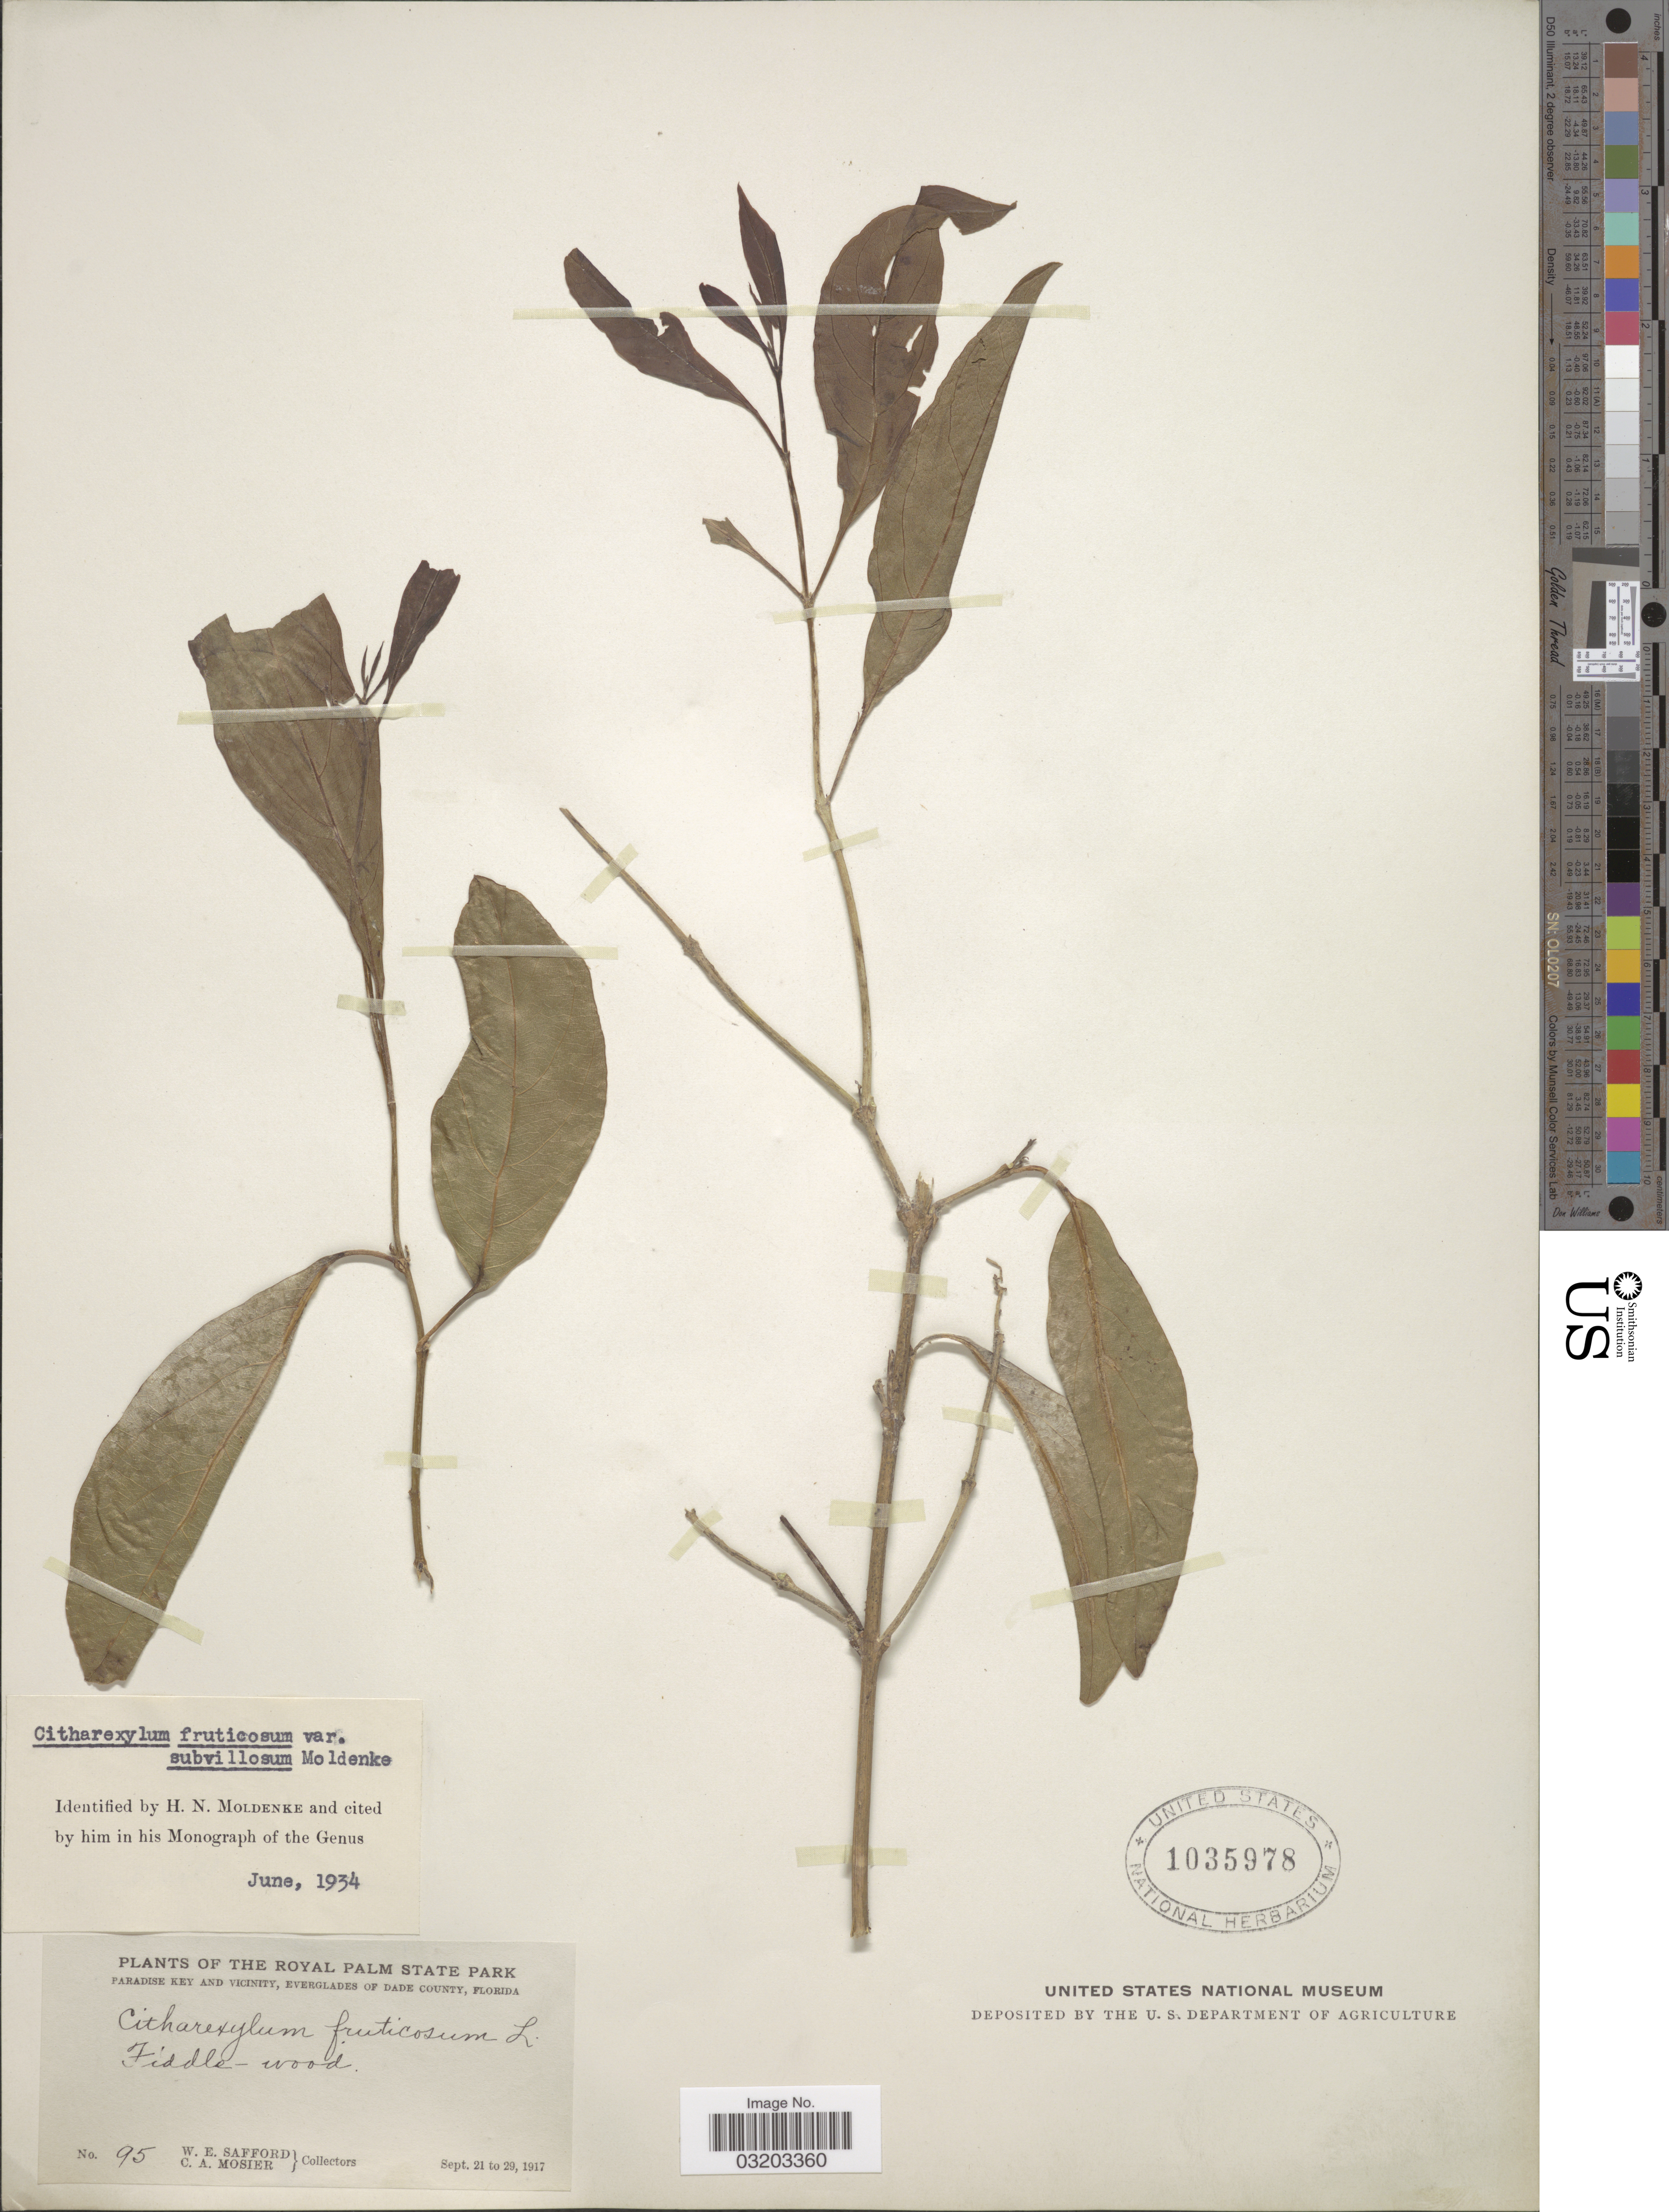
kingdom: Plantae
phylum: Tracheophyta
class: Magnoliopsida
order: Lamiales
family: Verbenaceae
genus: Citharexylum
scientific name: Citharexylum fruticosum var. subvillosum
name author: Moldenke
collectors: W. E. Safford & C. A. Mosier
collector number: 95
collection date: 1917-09-21/1917-09-29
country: United States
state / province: Florida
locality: The Royal Palm State Park. Paradise Key and Vicinity, Everglades of Dade County. Fiddle-wood.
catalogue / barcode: US 1035978